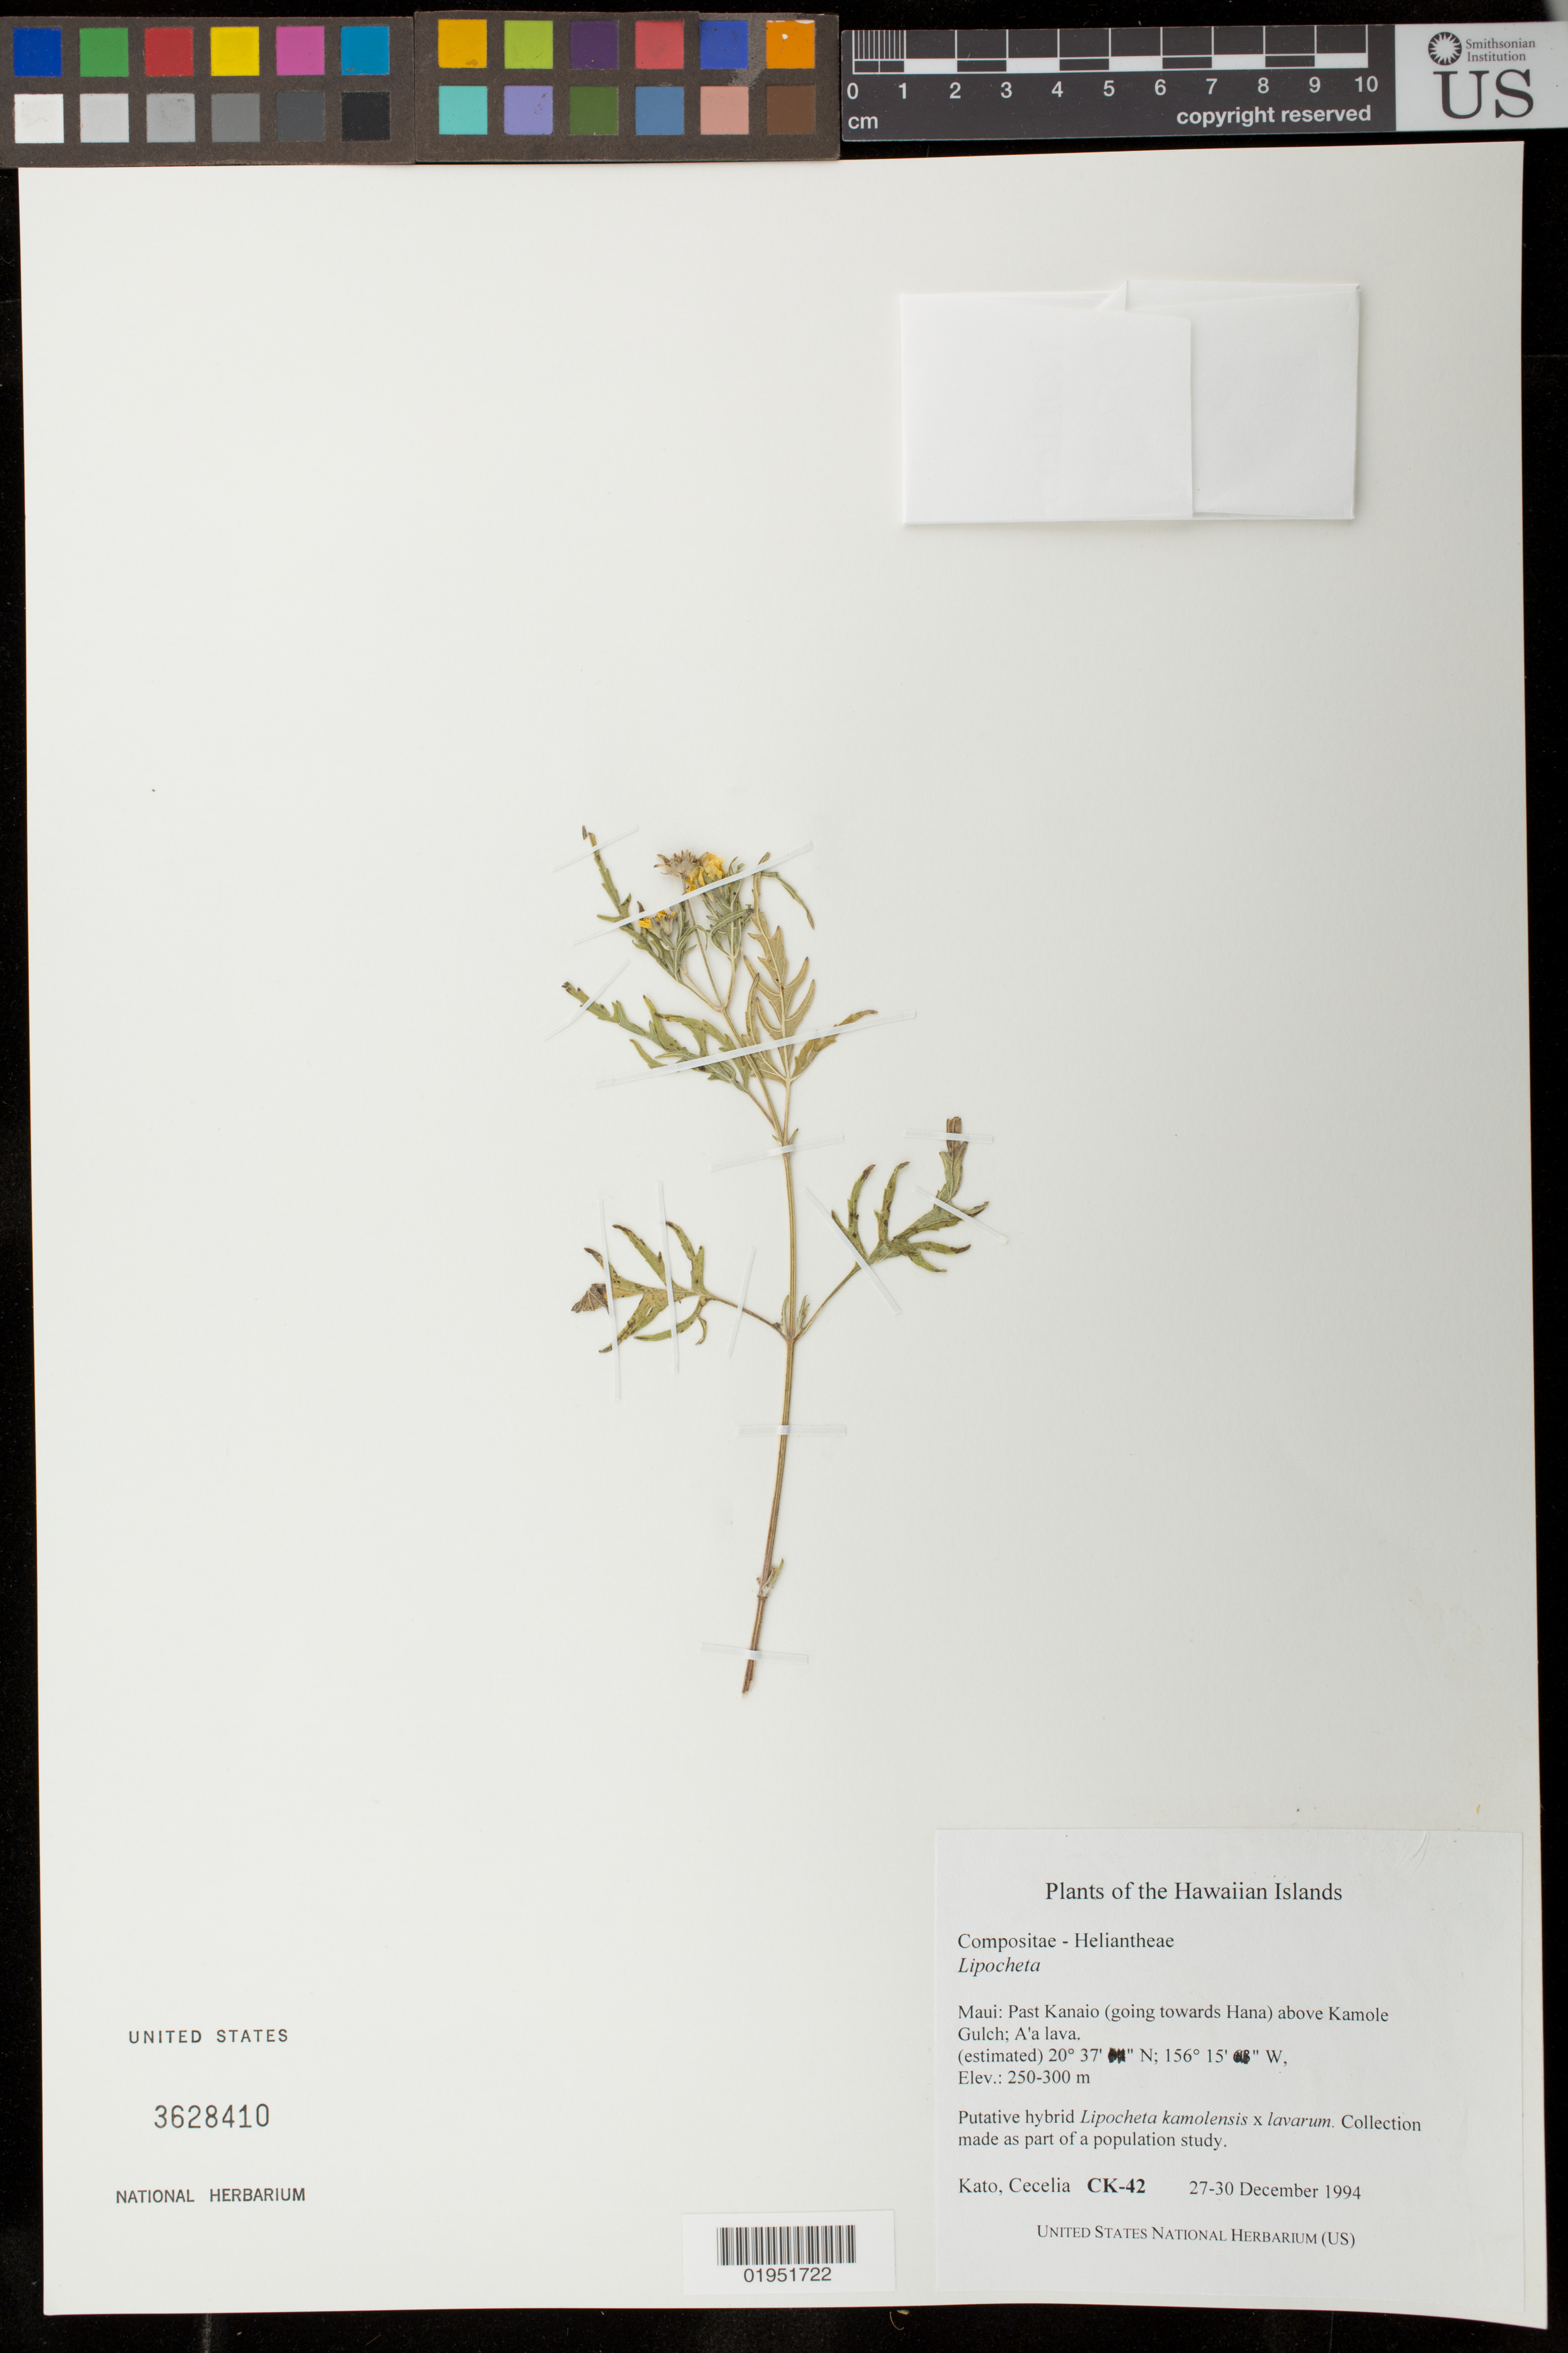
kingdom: Plantae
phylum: Tracheophyta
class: Magnoliopsida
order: Asterales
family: Asteraceae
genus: Lipochaeta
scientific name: Lipochaeta sp.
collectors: C. Kato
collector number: CK-42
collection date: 1994-12-27/1994-12-30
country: United States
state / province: Hawaii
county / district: Maui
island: Maui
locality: Past Kanaio (Going towards Hana) above Kamole Gulch; A'a lava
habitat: A'a lava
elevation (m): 250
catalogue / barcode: US 3628410